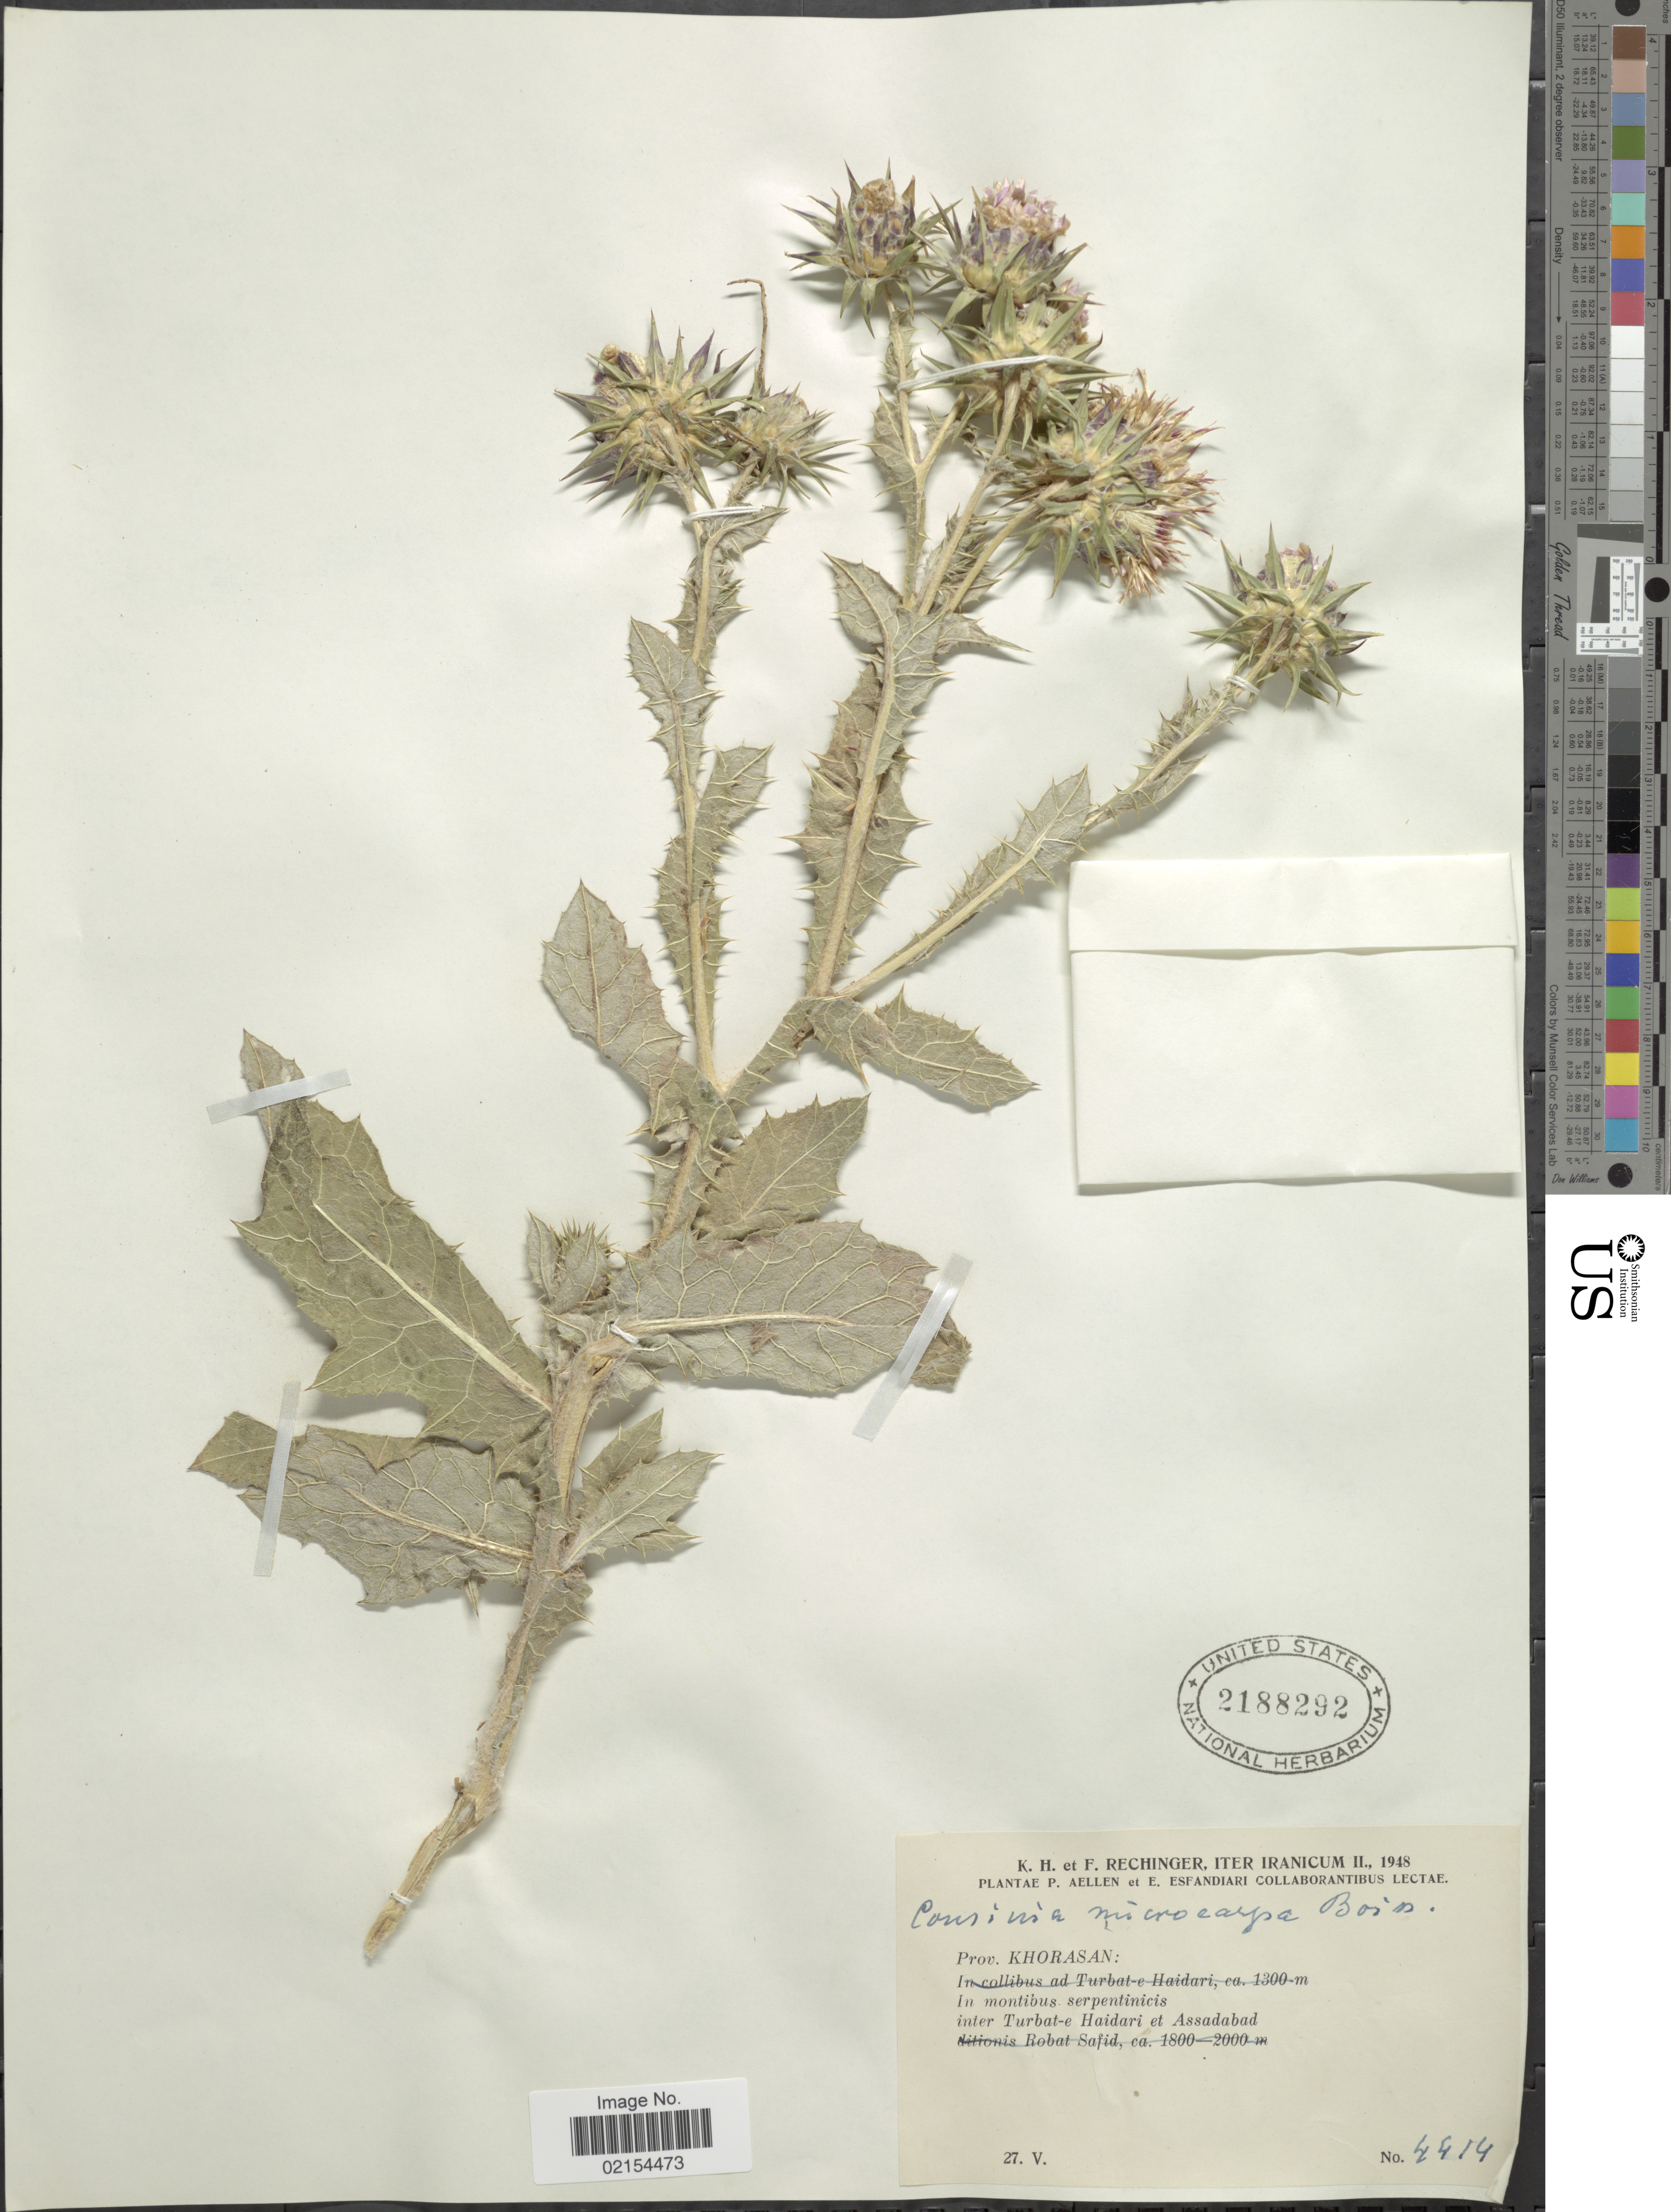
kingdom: Plantae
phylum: Tracheophyta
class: Magnoliopsida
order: Asterales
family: Asteraceae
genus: Cousinia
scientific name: Cousinia microcarpa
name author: Boiss.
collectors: K. H. Rechinger & F. Rechinger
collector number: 4414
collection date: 1948-05-27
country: Iran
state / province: Khorasan [obsolete]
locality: Iter Iranicum, Prov. Khorasan: In montibus serpentinicis, inter Turbat-e Haidari et Assadabad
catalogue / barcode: US 2188292